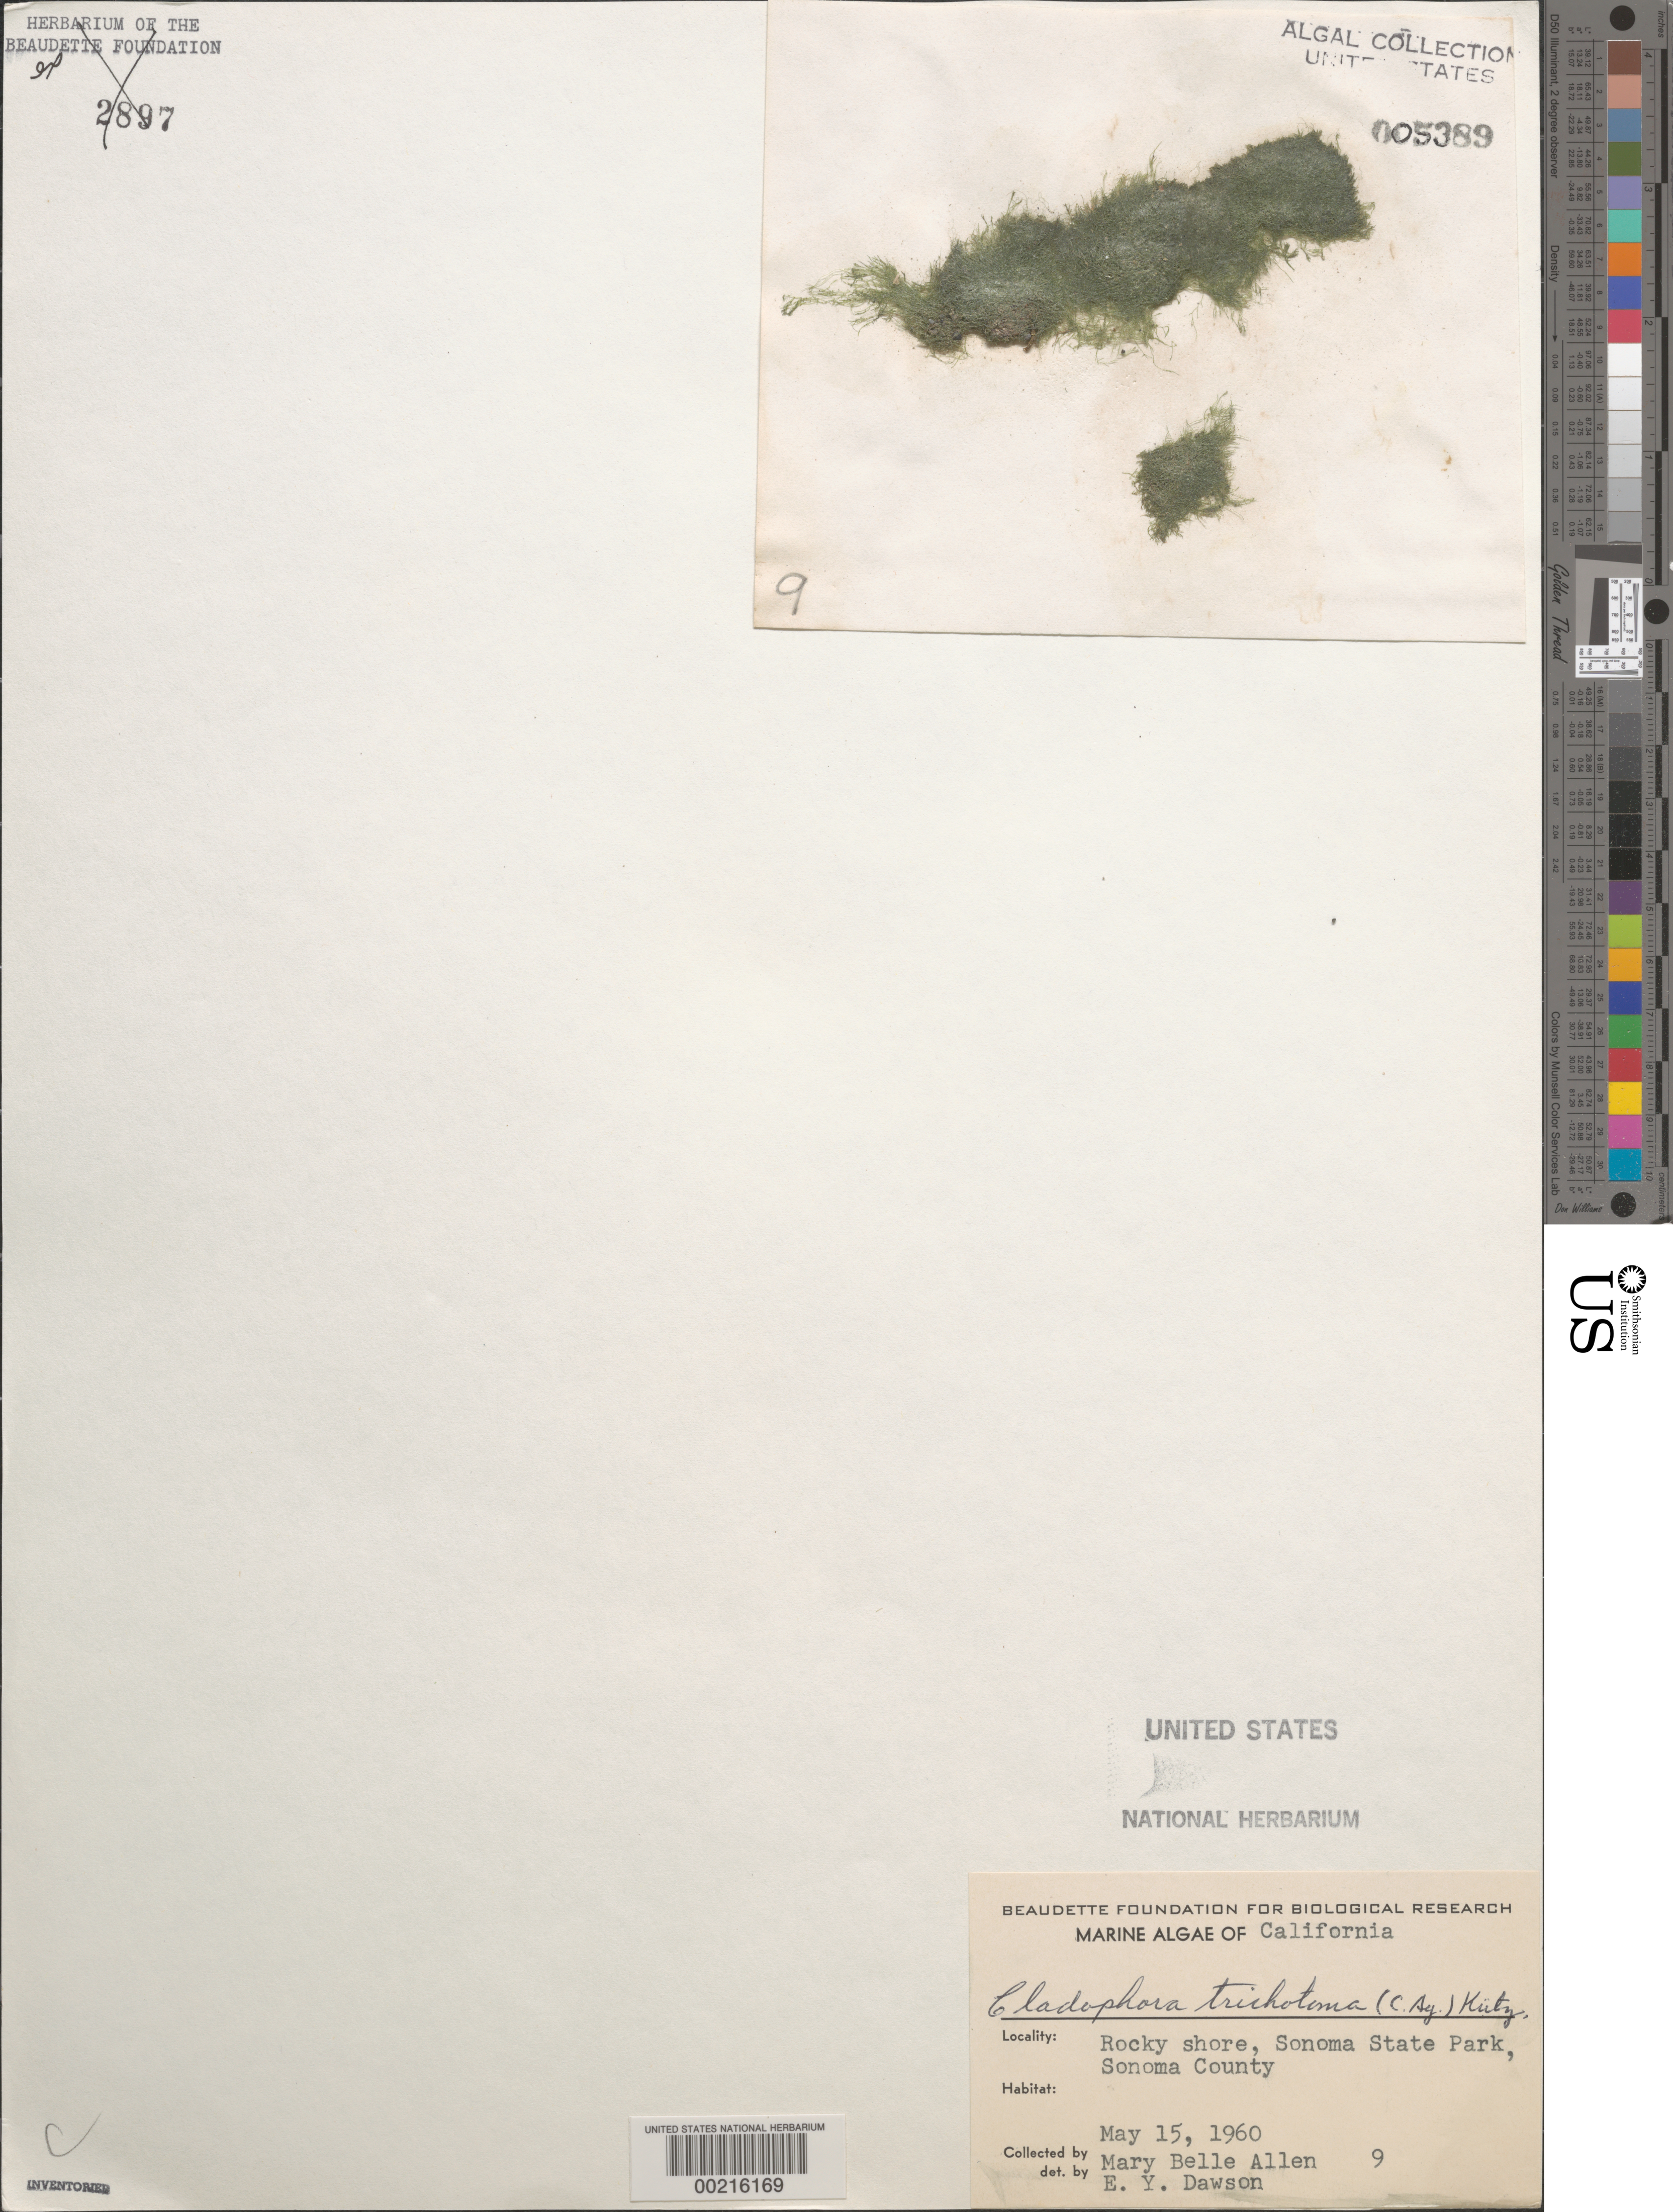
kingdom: Plantae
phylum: Chlorophyta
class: Ulvophyceae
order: Cladophorales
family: Cladophoraceae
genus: Cladophora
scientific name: Cladophora laetevirens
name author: (Dillwyn) Kütz.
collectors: M. B. Allen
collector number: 9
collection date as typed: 15 May 1960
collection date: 1960-05-15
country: United States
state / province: California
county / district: Sonoma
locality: Sonoma State Park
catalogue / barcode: US 5389